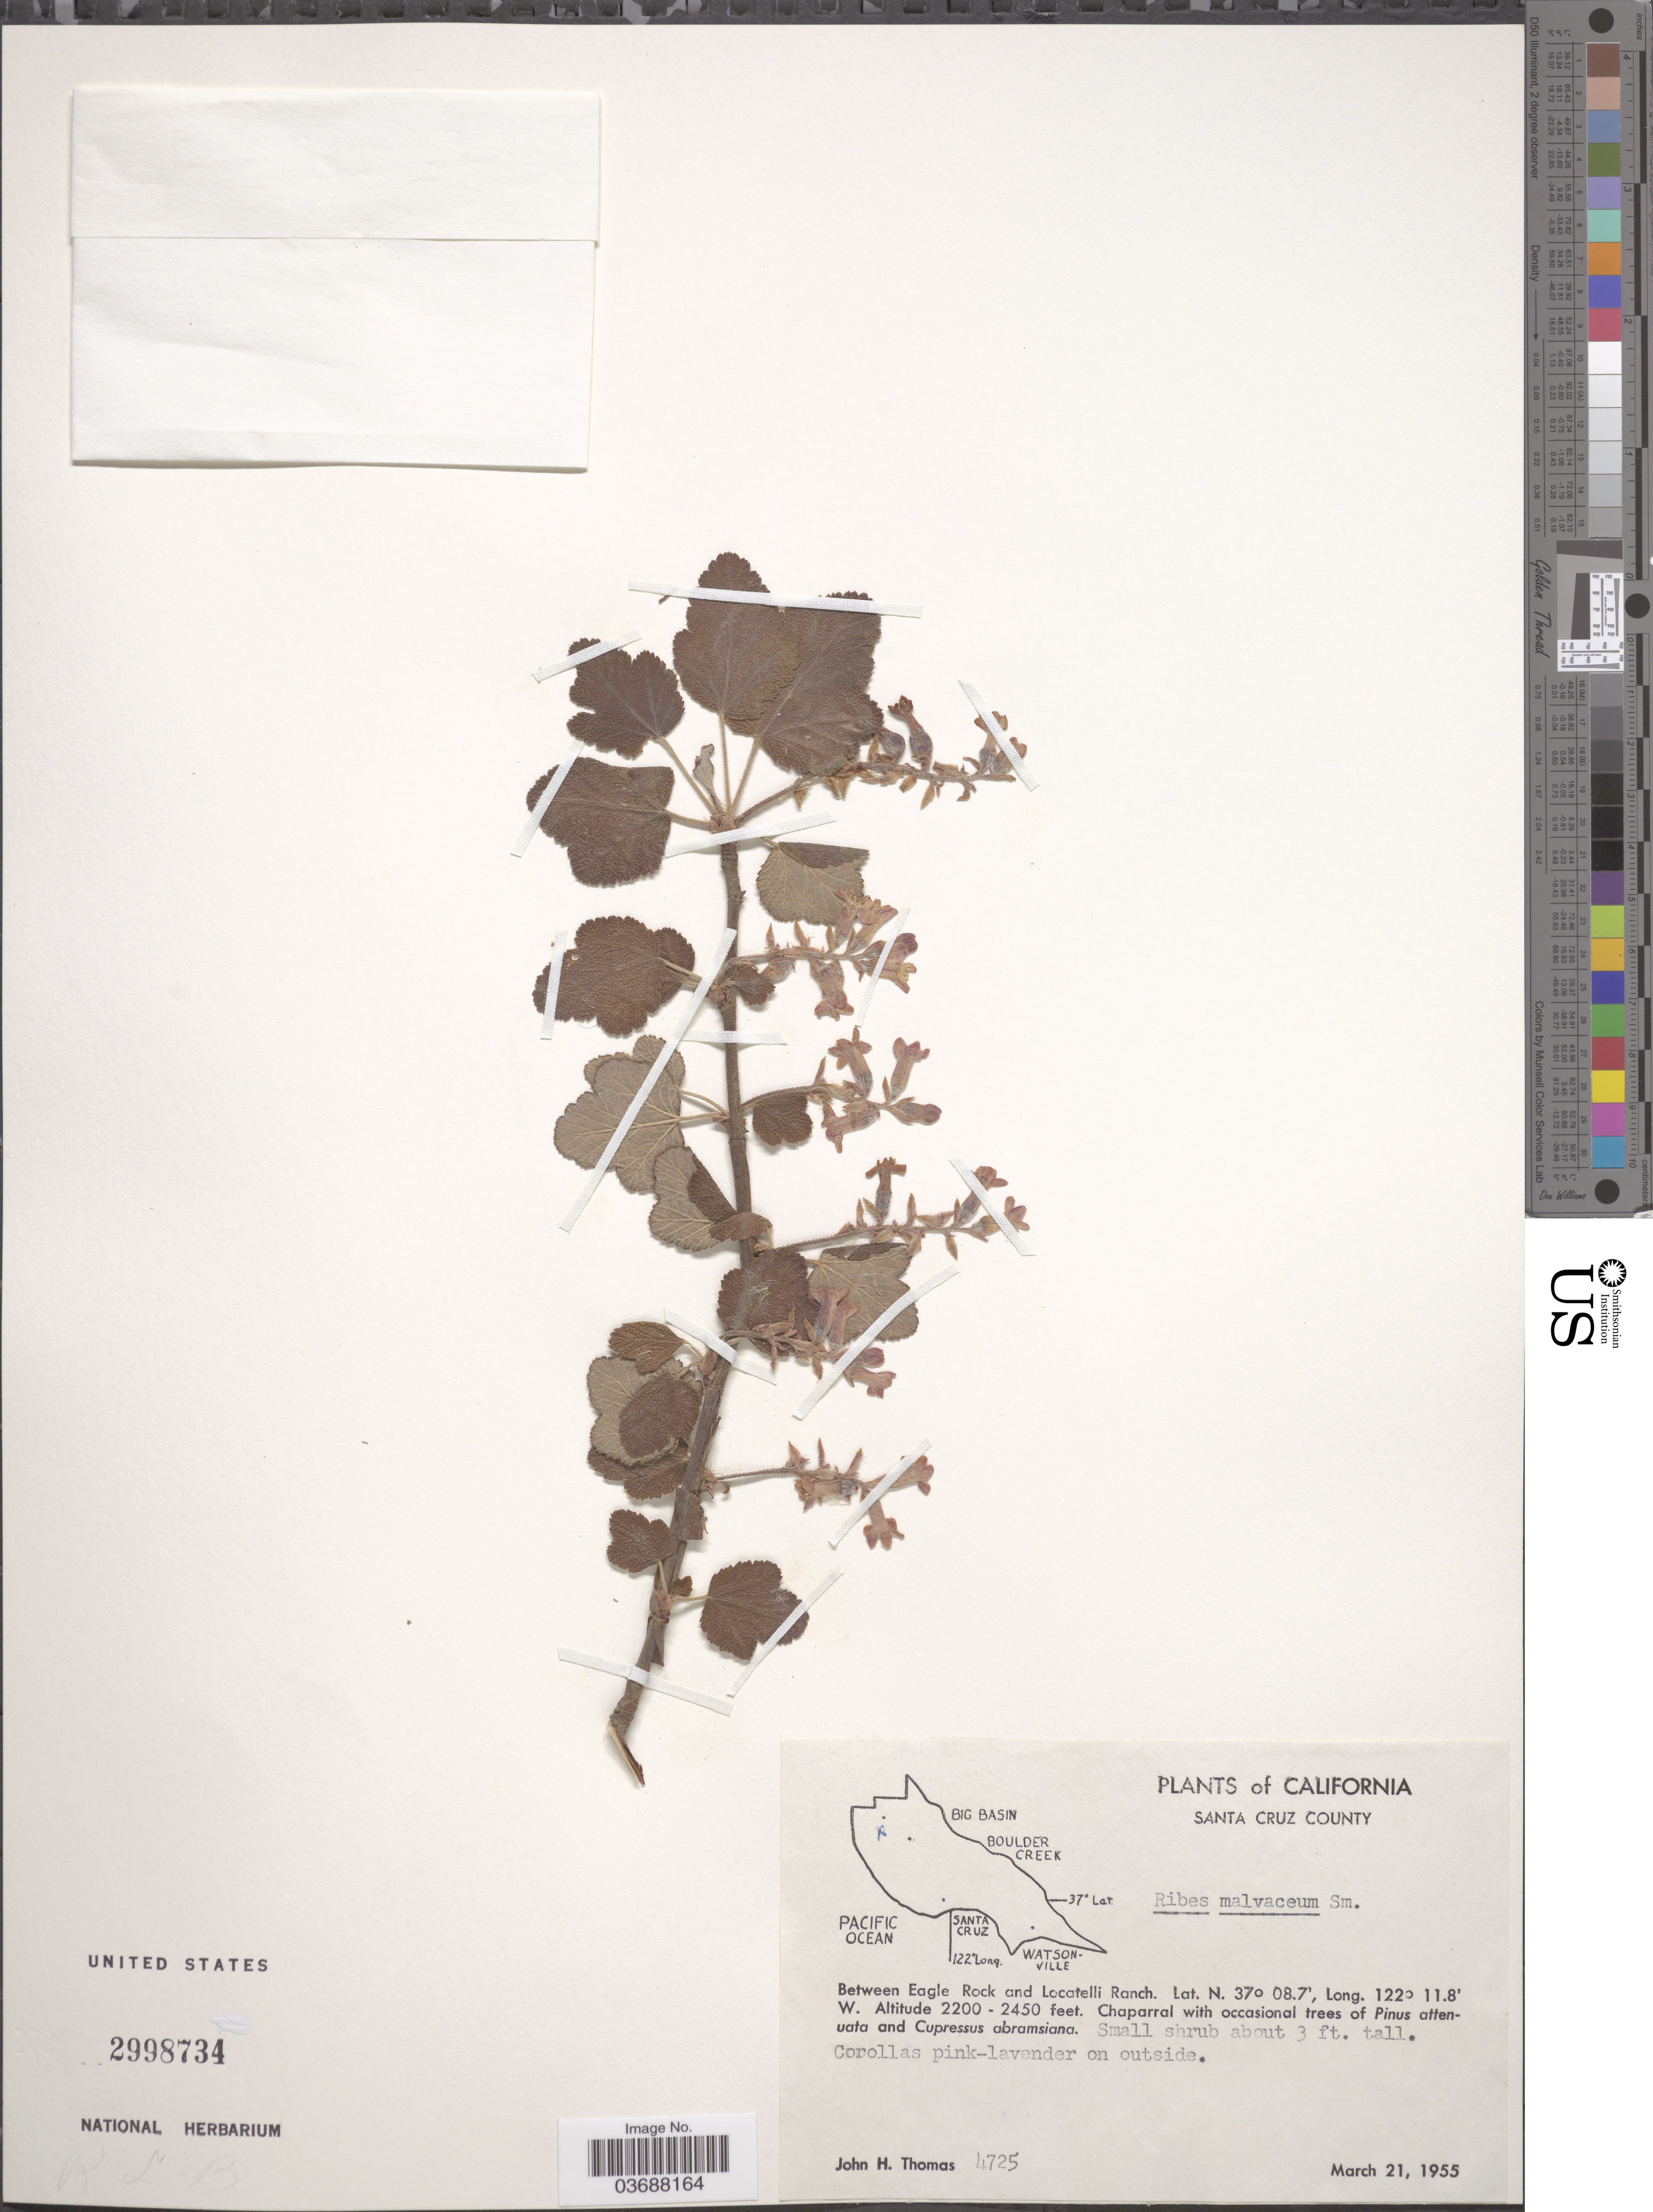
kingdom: Plantae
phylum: Tracheophyta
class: Magnoliopsida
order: Saxifragales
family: Grossulariaceae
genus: Ribes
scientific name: Ribes malvaceum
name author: Sm.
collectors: J. H. Thomas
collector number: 4725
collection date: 1955-03-21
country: United States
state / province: California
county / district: Santa Cruz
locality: Santa Cruz County. Between Eagle Rock and Locatelli Ranch.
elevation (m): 671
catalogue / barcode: US 2998734